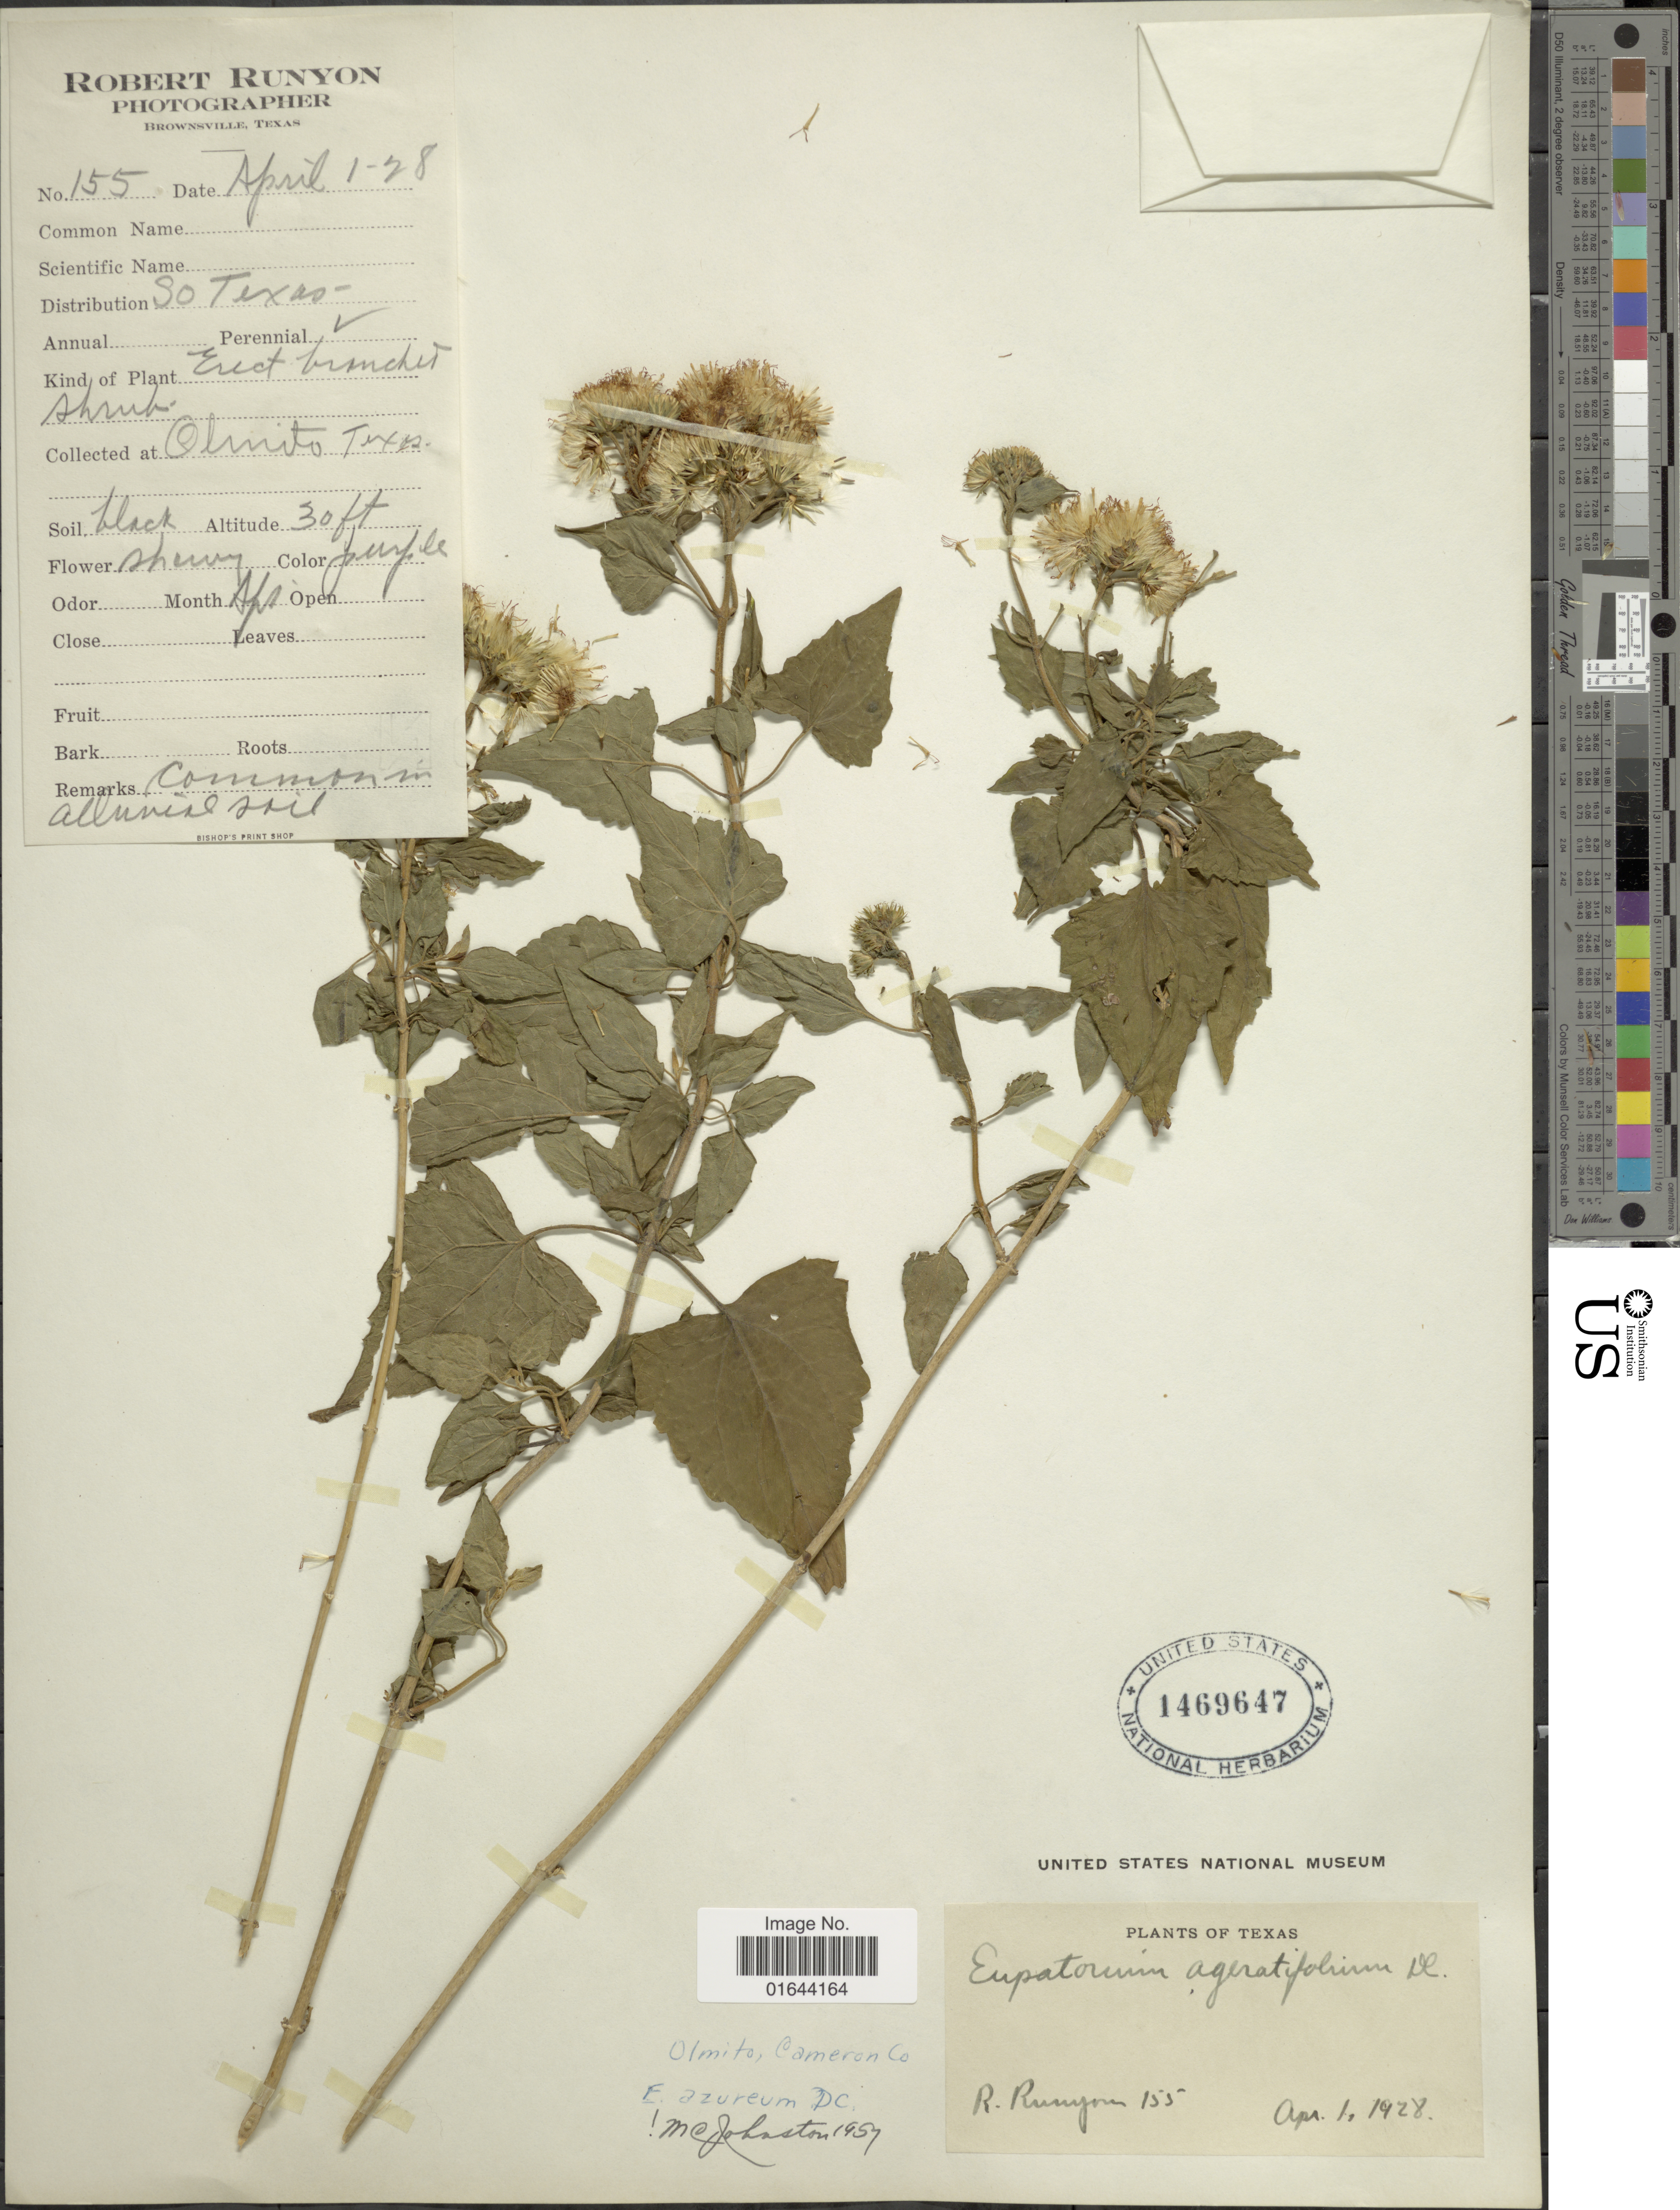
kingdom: Plantae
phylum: Tracheophyta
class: Magnoliopsida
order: Asterales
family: Asteraceae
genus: Tamaulipa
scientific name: Tamaulipa azurea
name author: (DC.) R.M. King & H. Rob.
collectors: R. Runyon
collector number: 155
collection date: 1928-04-01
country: United States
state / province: Texas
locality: Olmito.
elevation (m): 9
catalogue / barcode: US 1469647